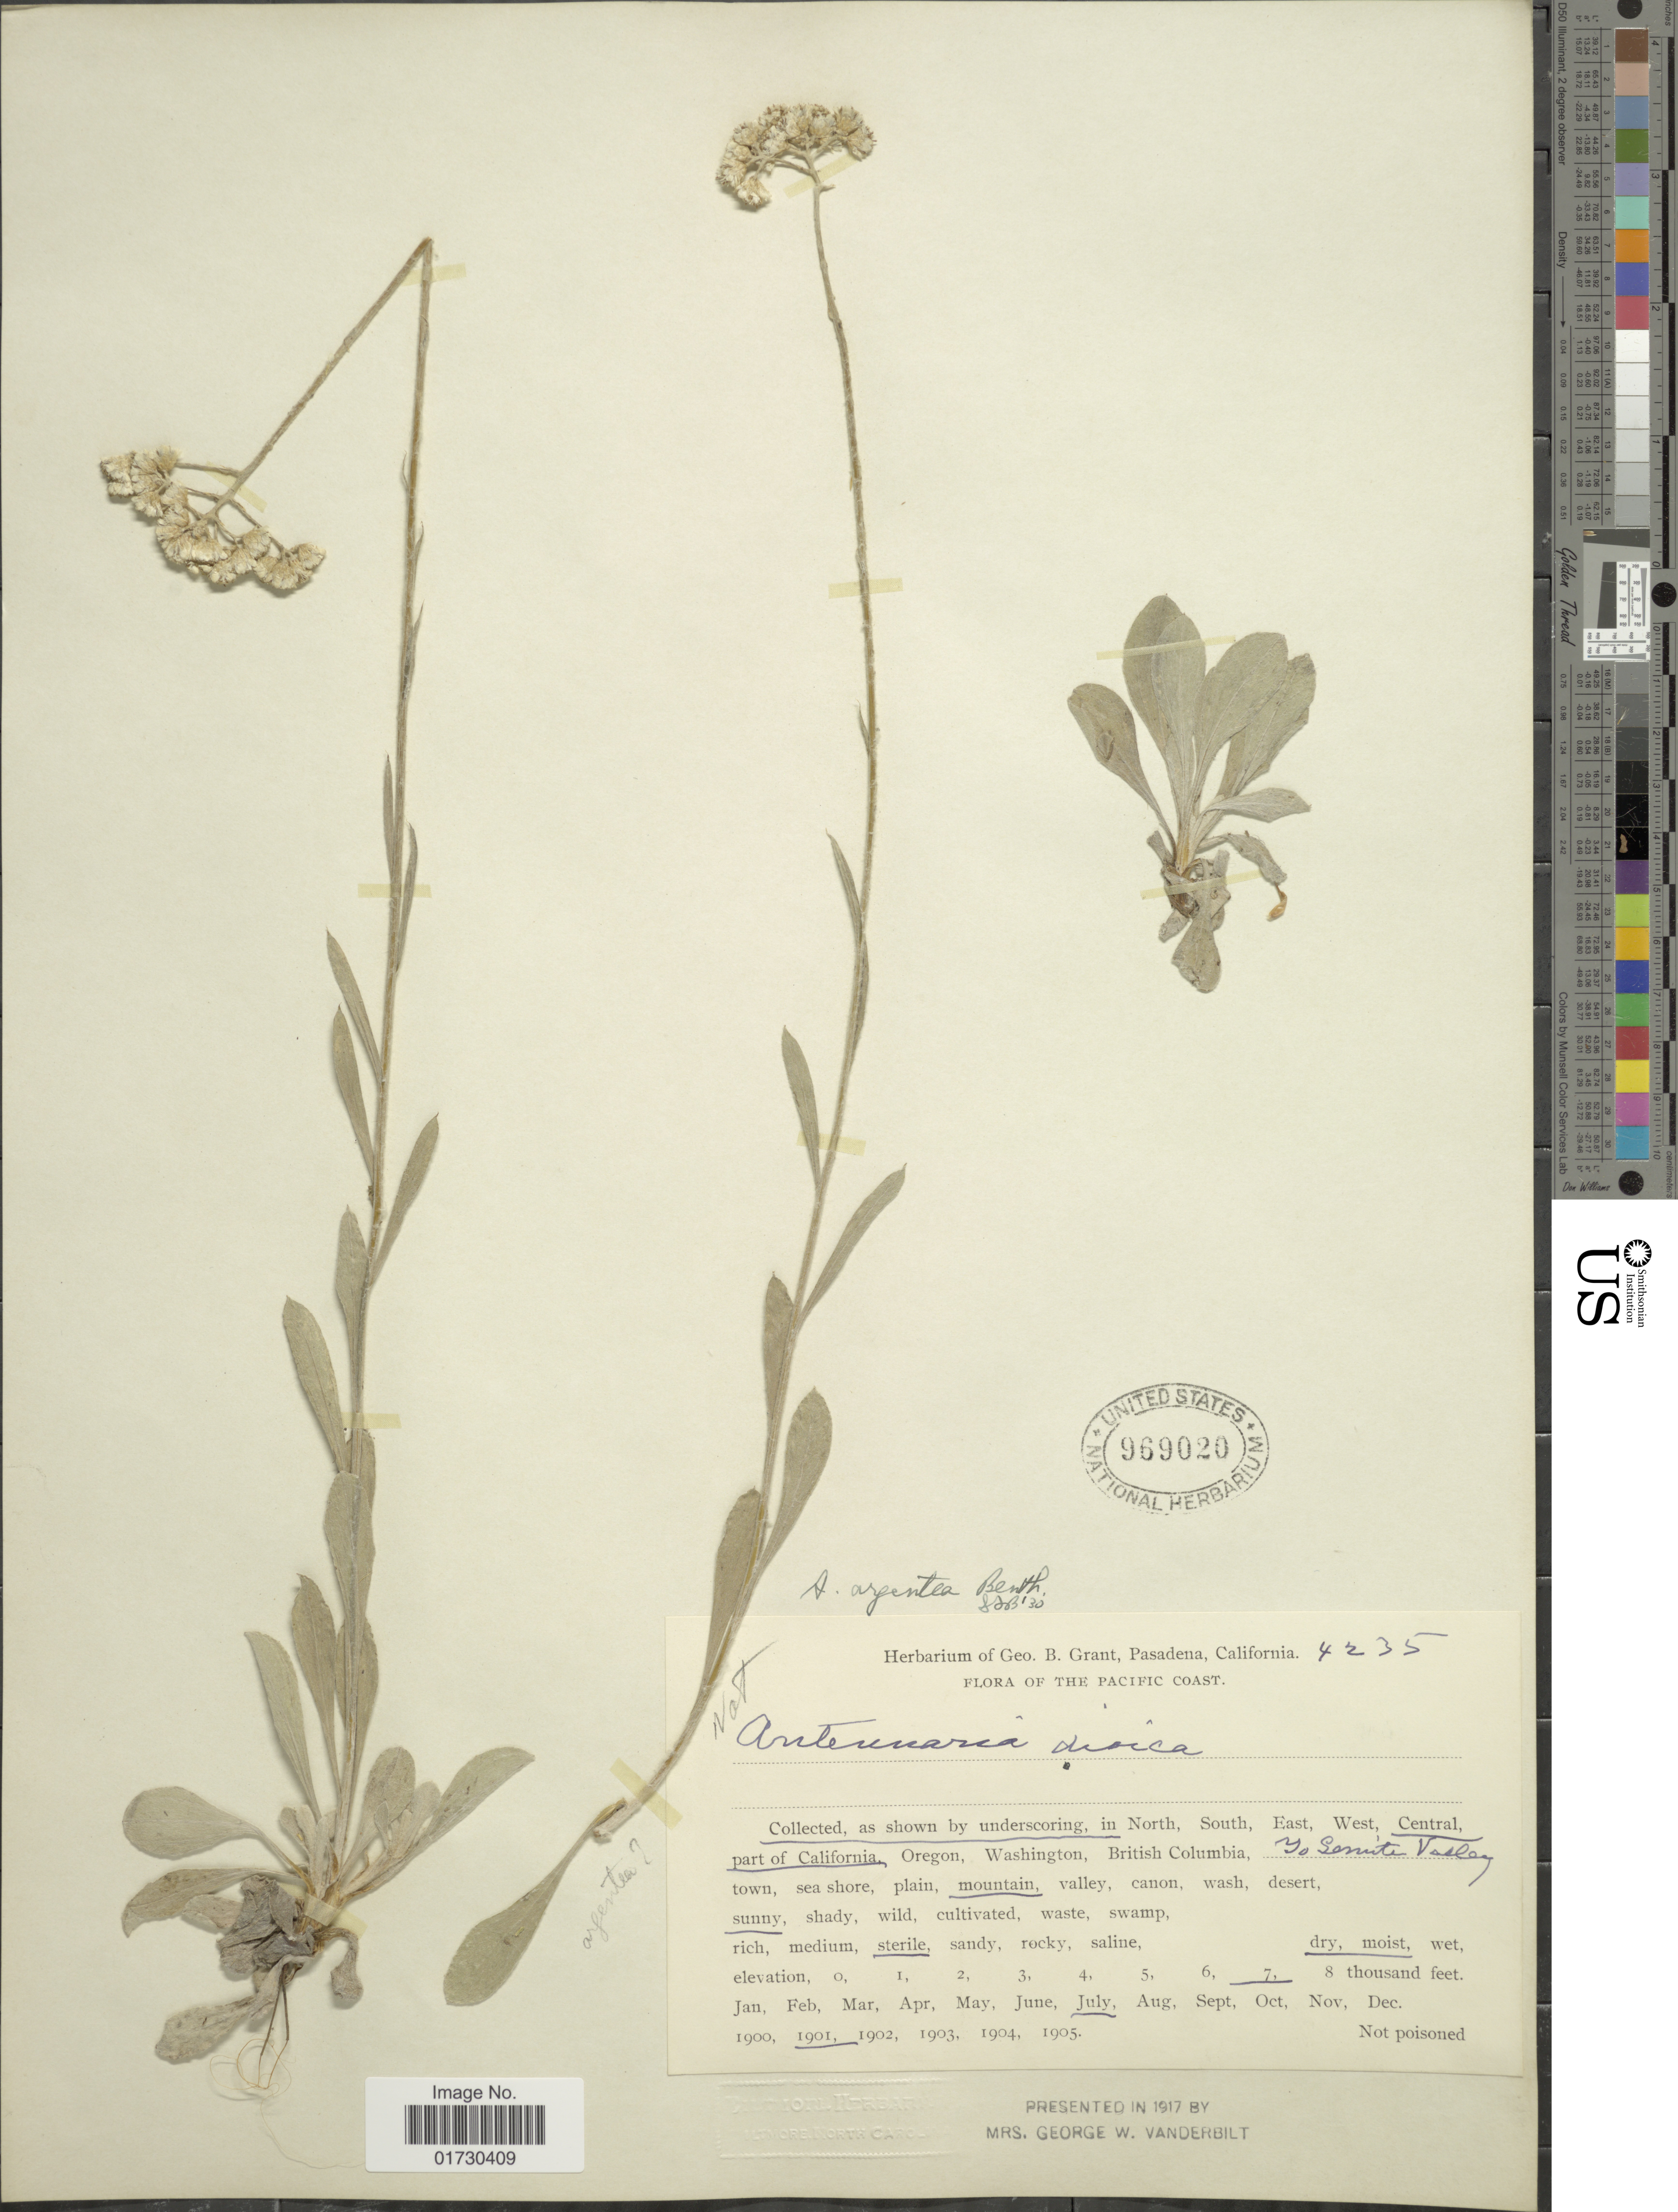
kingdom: Plantae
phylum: Tracheophyta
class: Magnoliopsida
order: Asterales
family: Asteraceae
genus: Antennaria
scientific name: Antennaria argentea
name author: Benth.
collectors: ex herb. G. B. Grant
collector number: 4235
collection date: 1901-07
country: United States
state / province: California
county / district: Los Angeles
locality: Pasadena, The Pacific Coast, as shown by underscoring, Central part of California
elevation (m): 2134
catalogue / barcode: US 969020